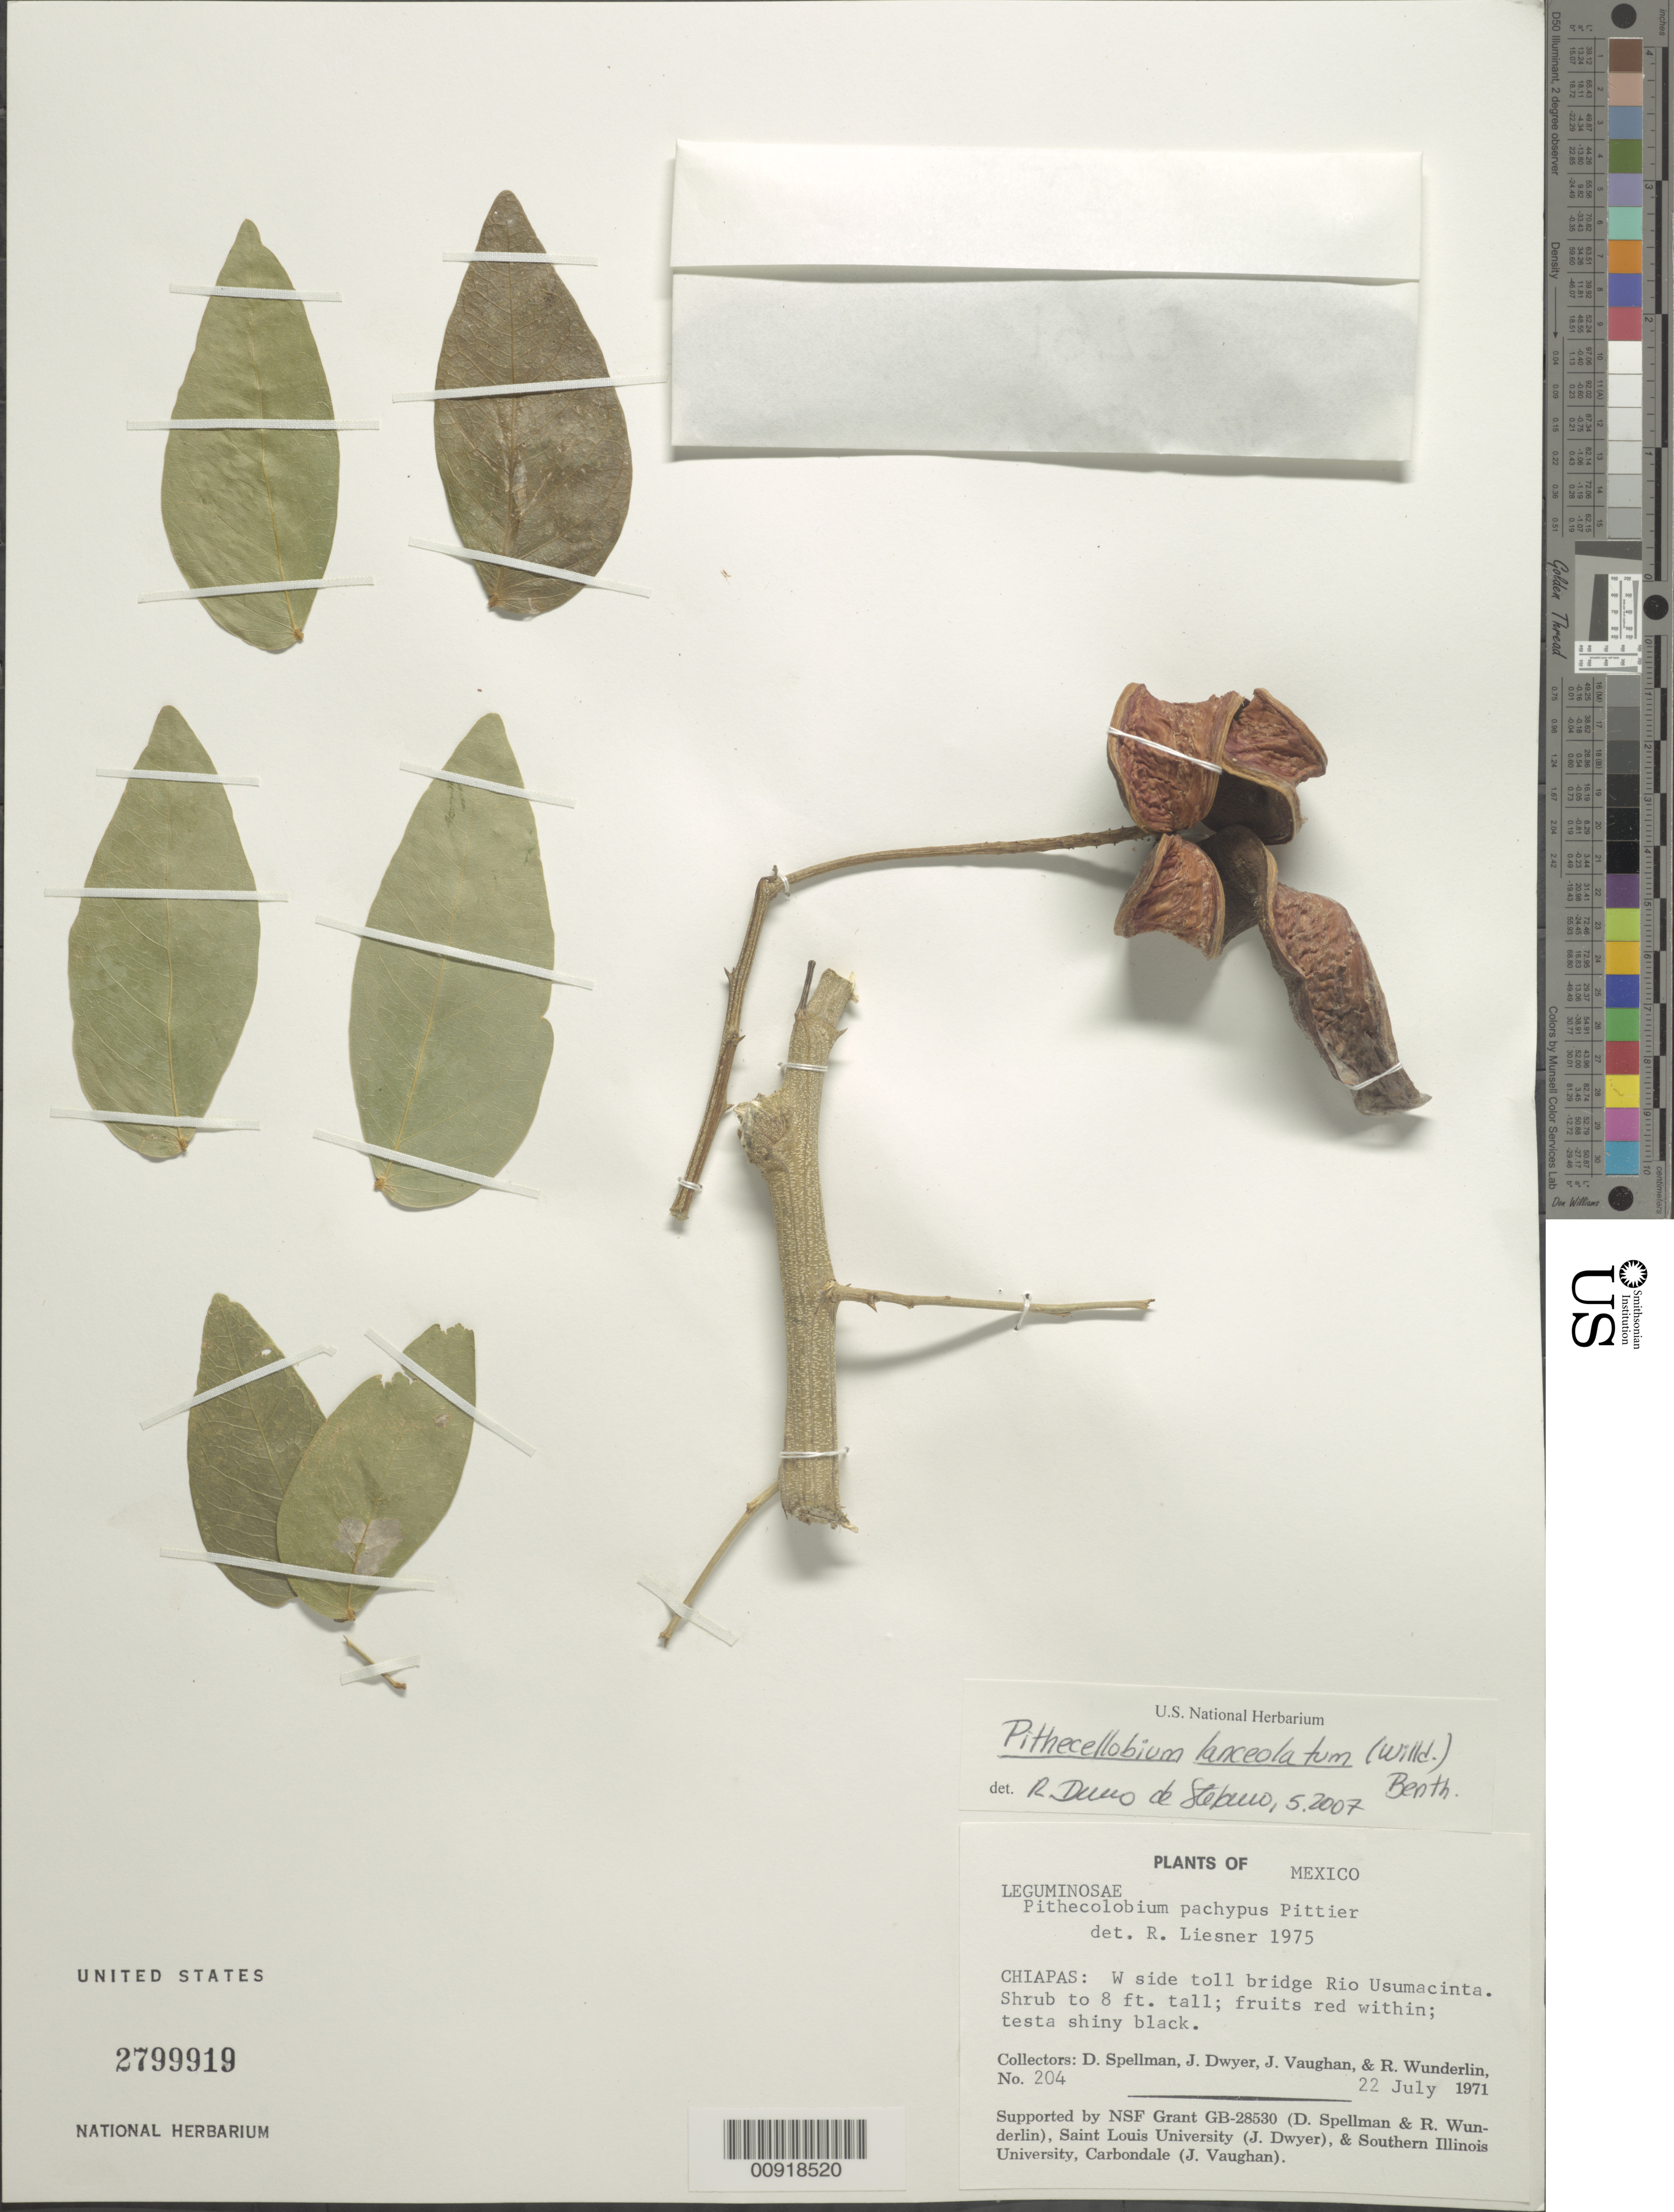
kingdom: Plantae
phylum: Tracheophyta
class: Magnoliopsida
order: Fabales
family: Fabaceae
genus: Pithecellobium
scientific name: Pithecellobium lanceolatum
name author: (Humb. & Bonpl. ex Willd.) Benth.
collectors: D. L. Spellman, J. Dwyer, J. Vaughan & R. P. Wunderlin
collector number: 204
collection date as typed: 22 Jul 1971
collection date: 1971-07-22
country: Mexico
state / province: Chiapas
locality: Chiapas: W side toll bridge Río Usumacinta.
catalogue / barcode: US 2799919